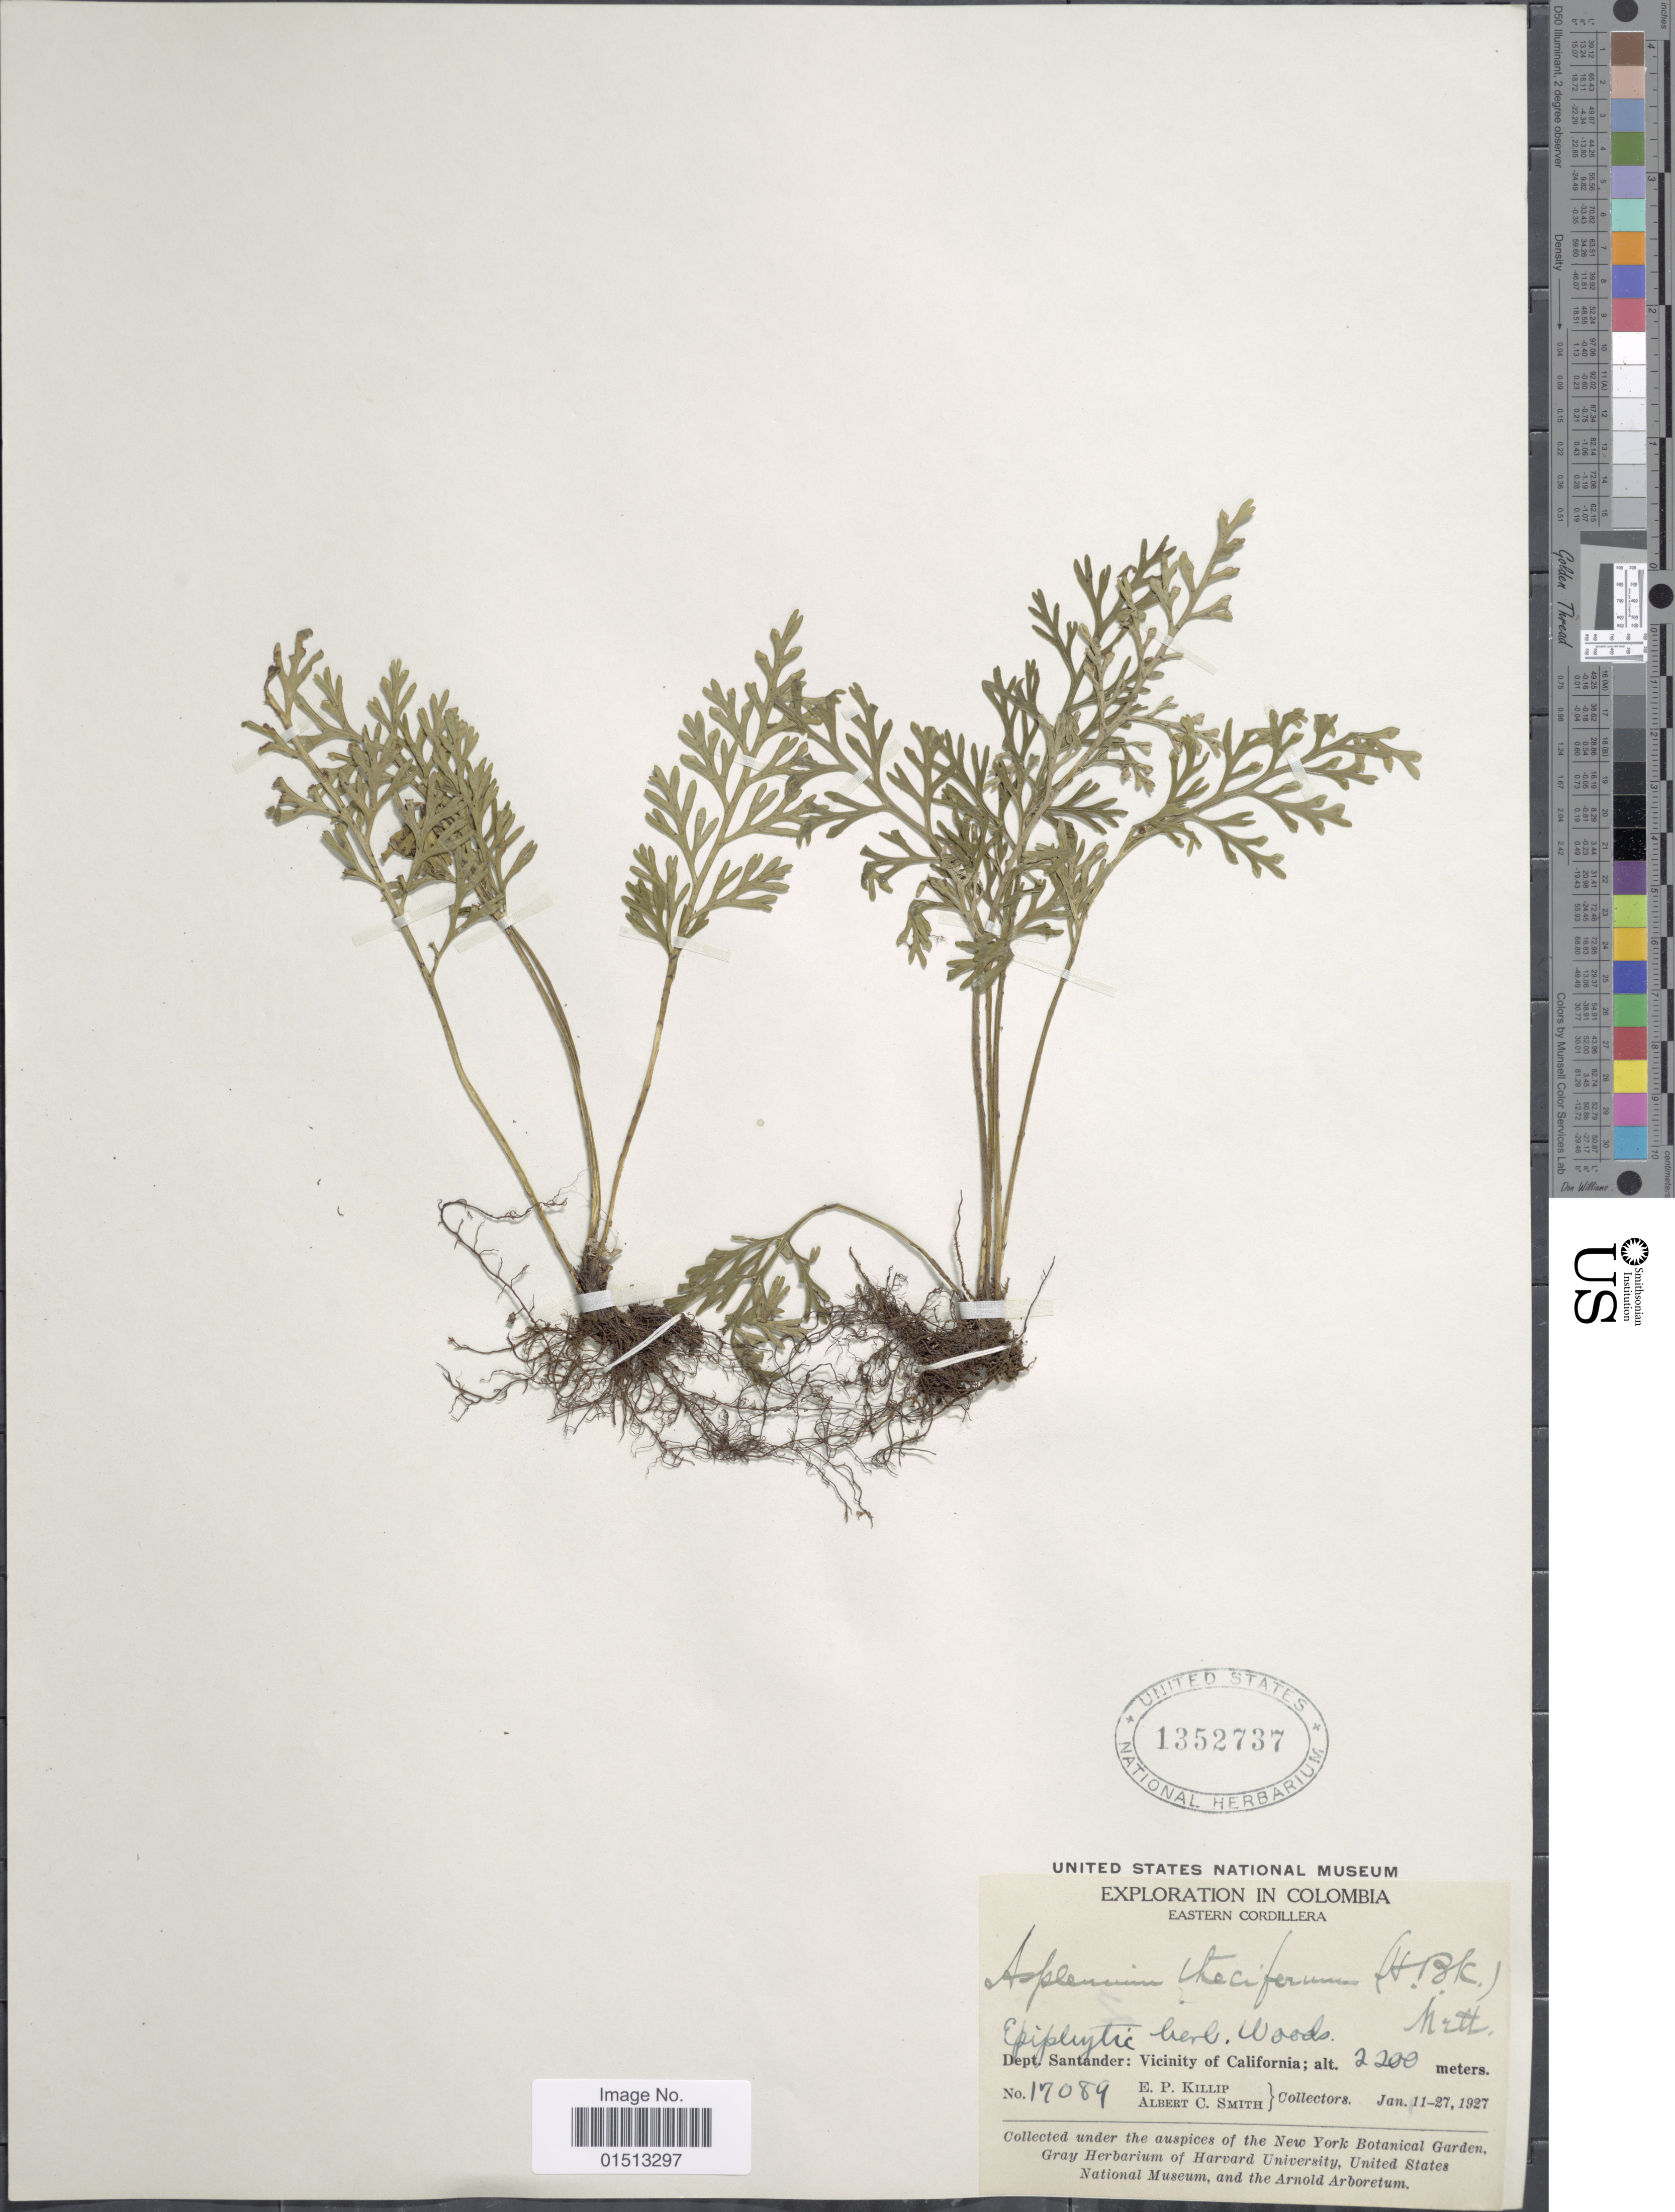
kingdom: Plantae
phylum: Tracheophyta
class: Polypodiopsida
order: Polypodiales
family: Aspleniaceae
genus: Asplenium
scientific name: Asplenium theciferum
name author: (Kunth) Mett.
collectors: E. P. Killip & A. C. Smith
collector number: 17089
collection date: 1927-01-11/1927-01-27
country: Colombia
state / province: Santander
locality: Eastern Cordillera, vicinity of California.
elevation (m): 2200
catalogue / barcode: US 1352737